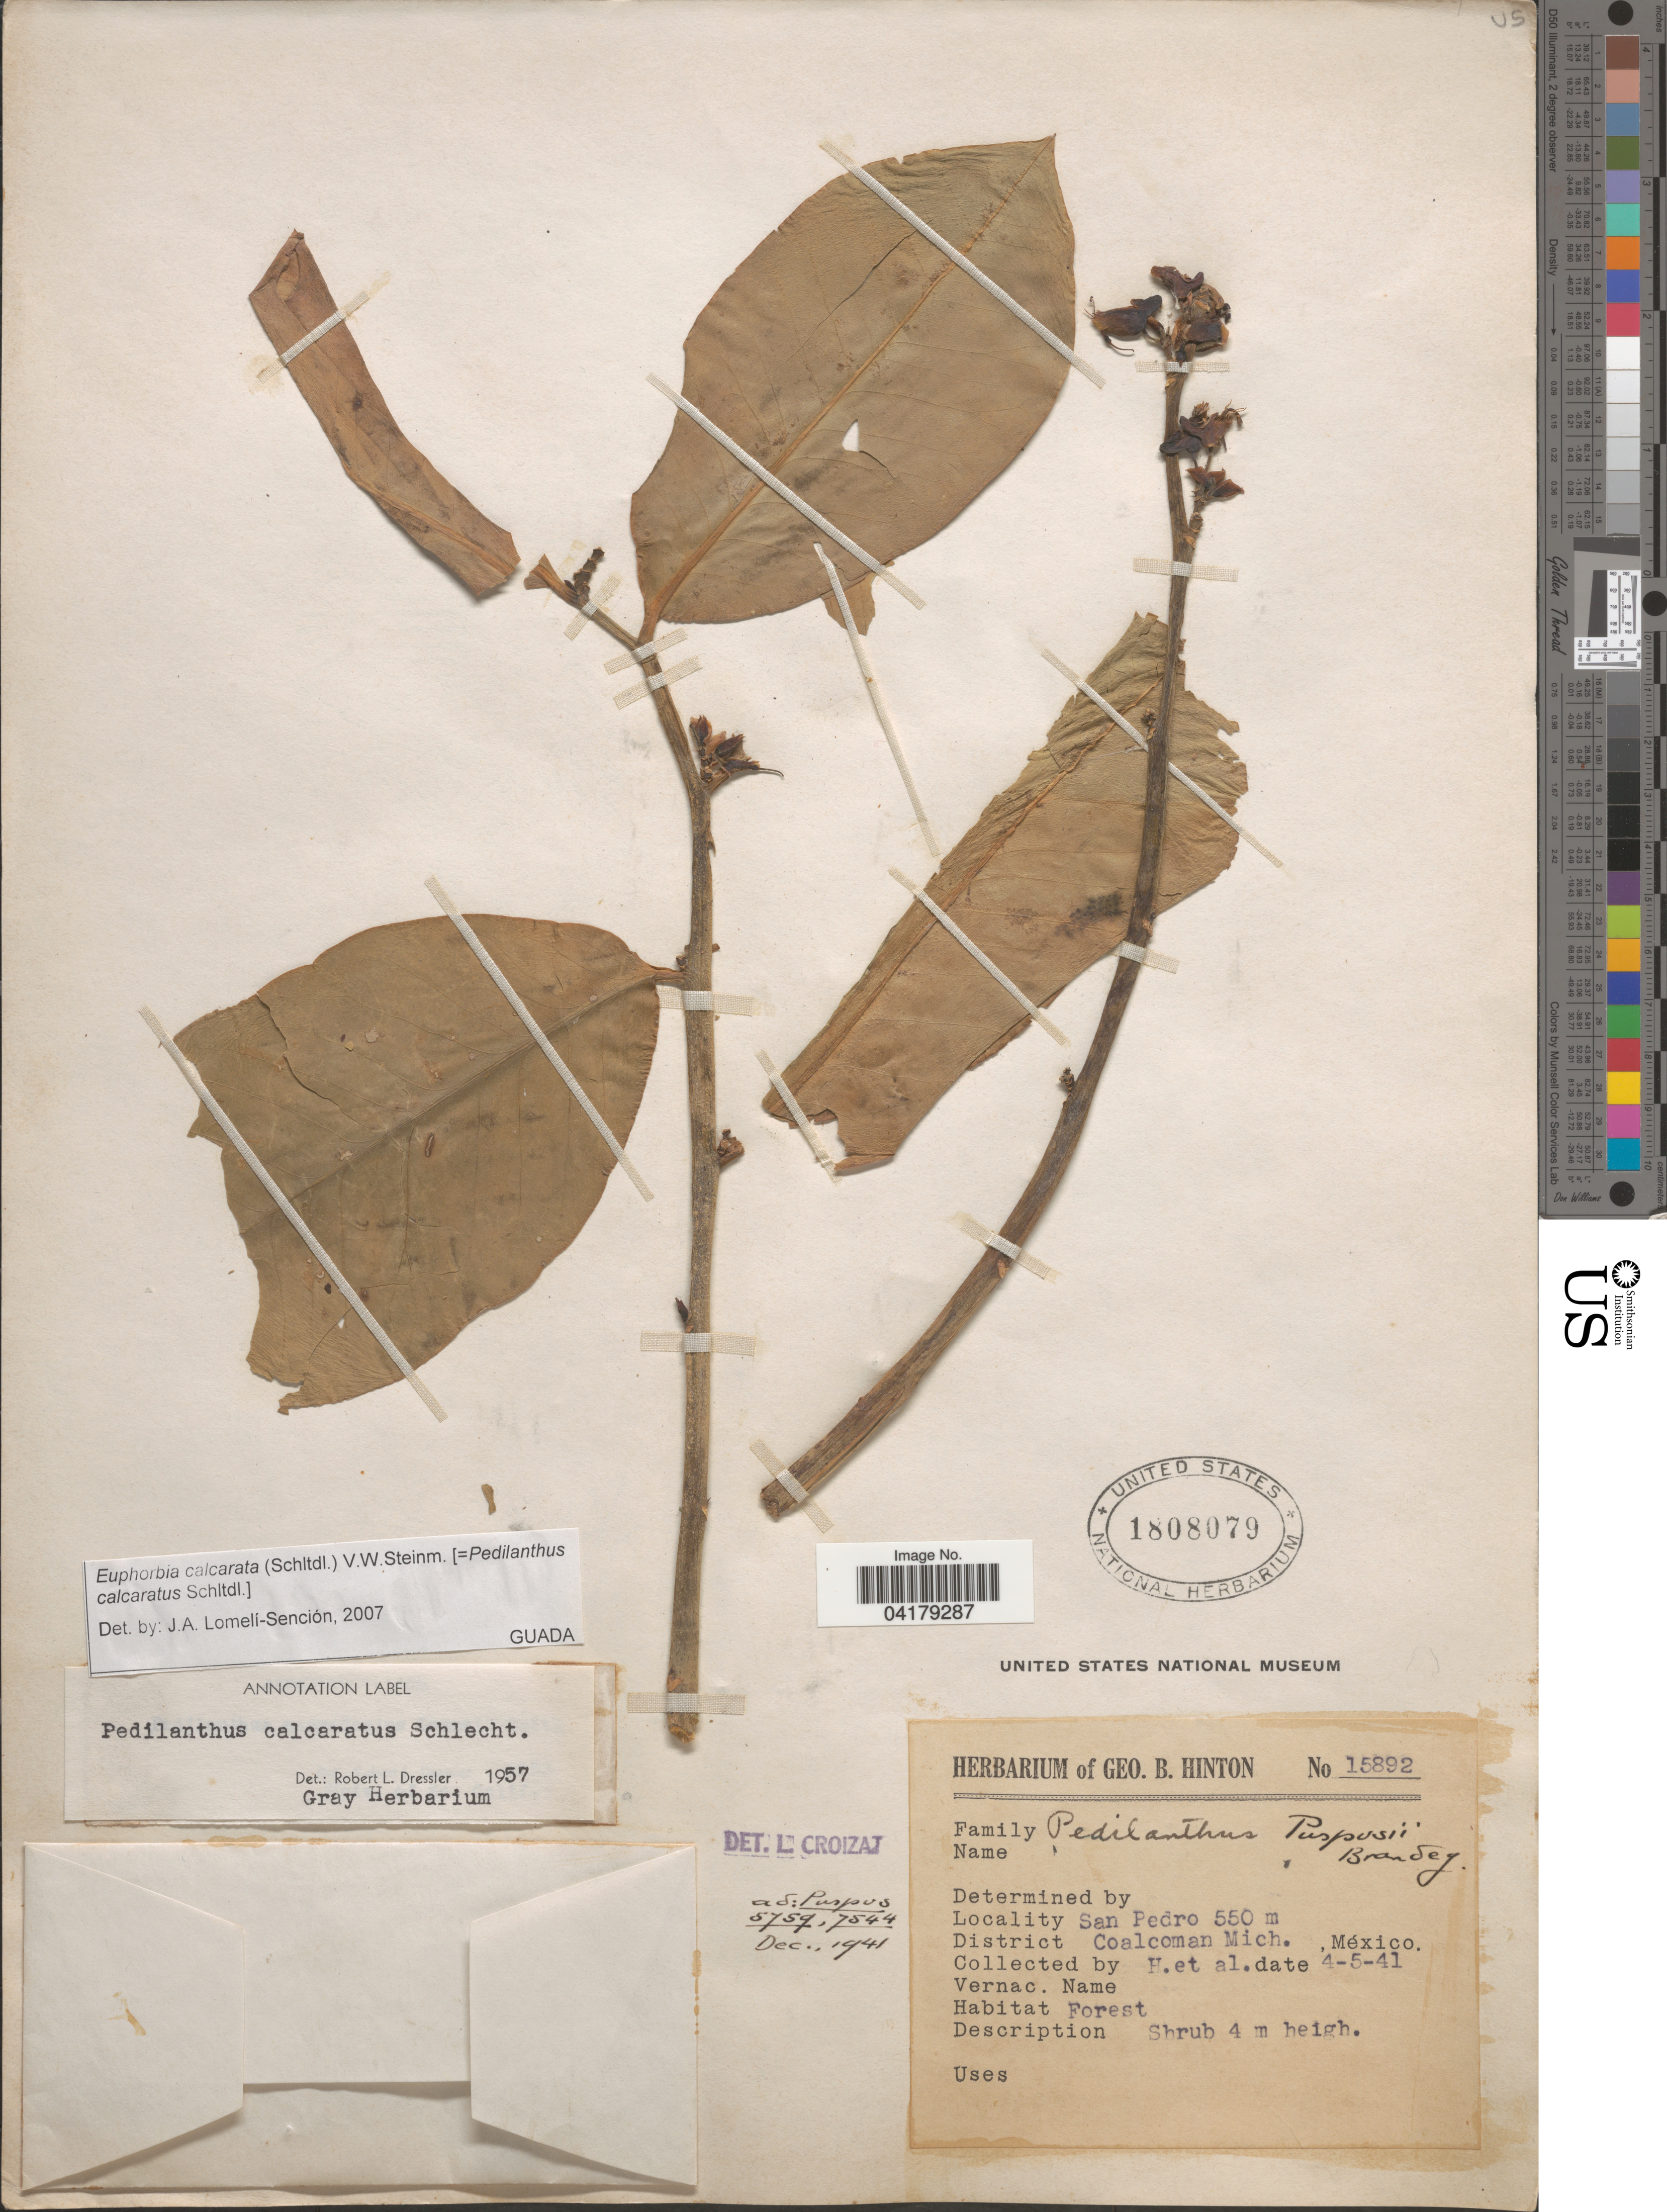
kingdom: Plantae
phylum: Tracheophyta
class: Magnoliopsida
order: Malpighiales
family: Euphorbiaceae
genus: Euphorbia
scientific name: Euphorbia calcarata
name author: (Schltdl.) V.W. Steinm.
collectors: G. B. Hinton & et al.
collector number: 15892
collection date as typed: Transcribed d/m/y: 4/5/41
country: Mexico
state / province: Michoacán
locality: San Pedro. District Coalcoman.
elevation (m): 550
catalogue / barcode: US 1808079